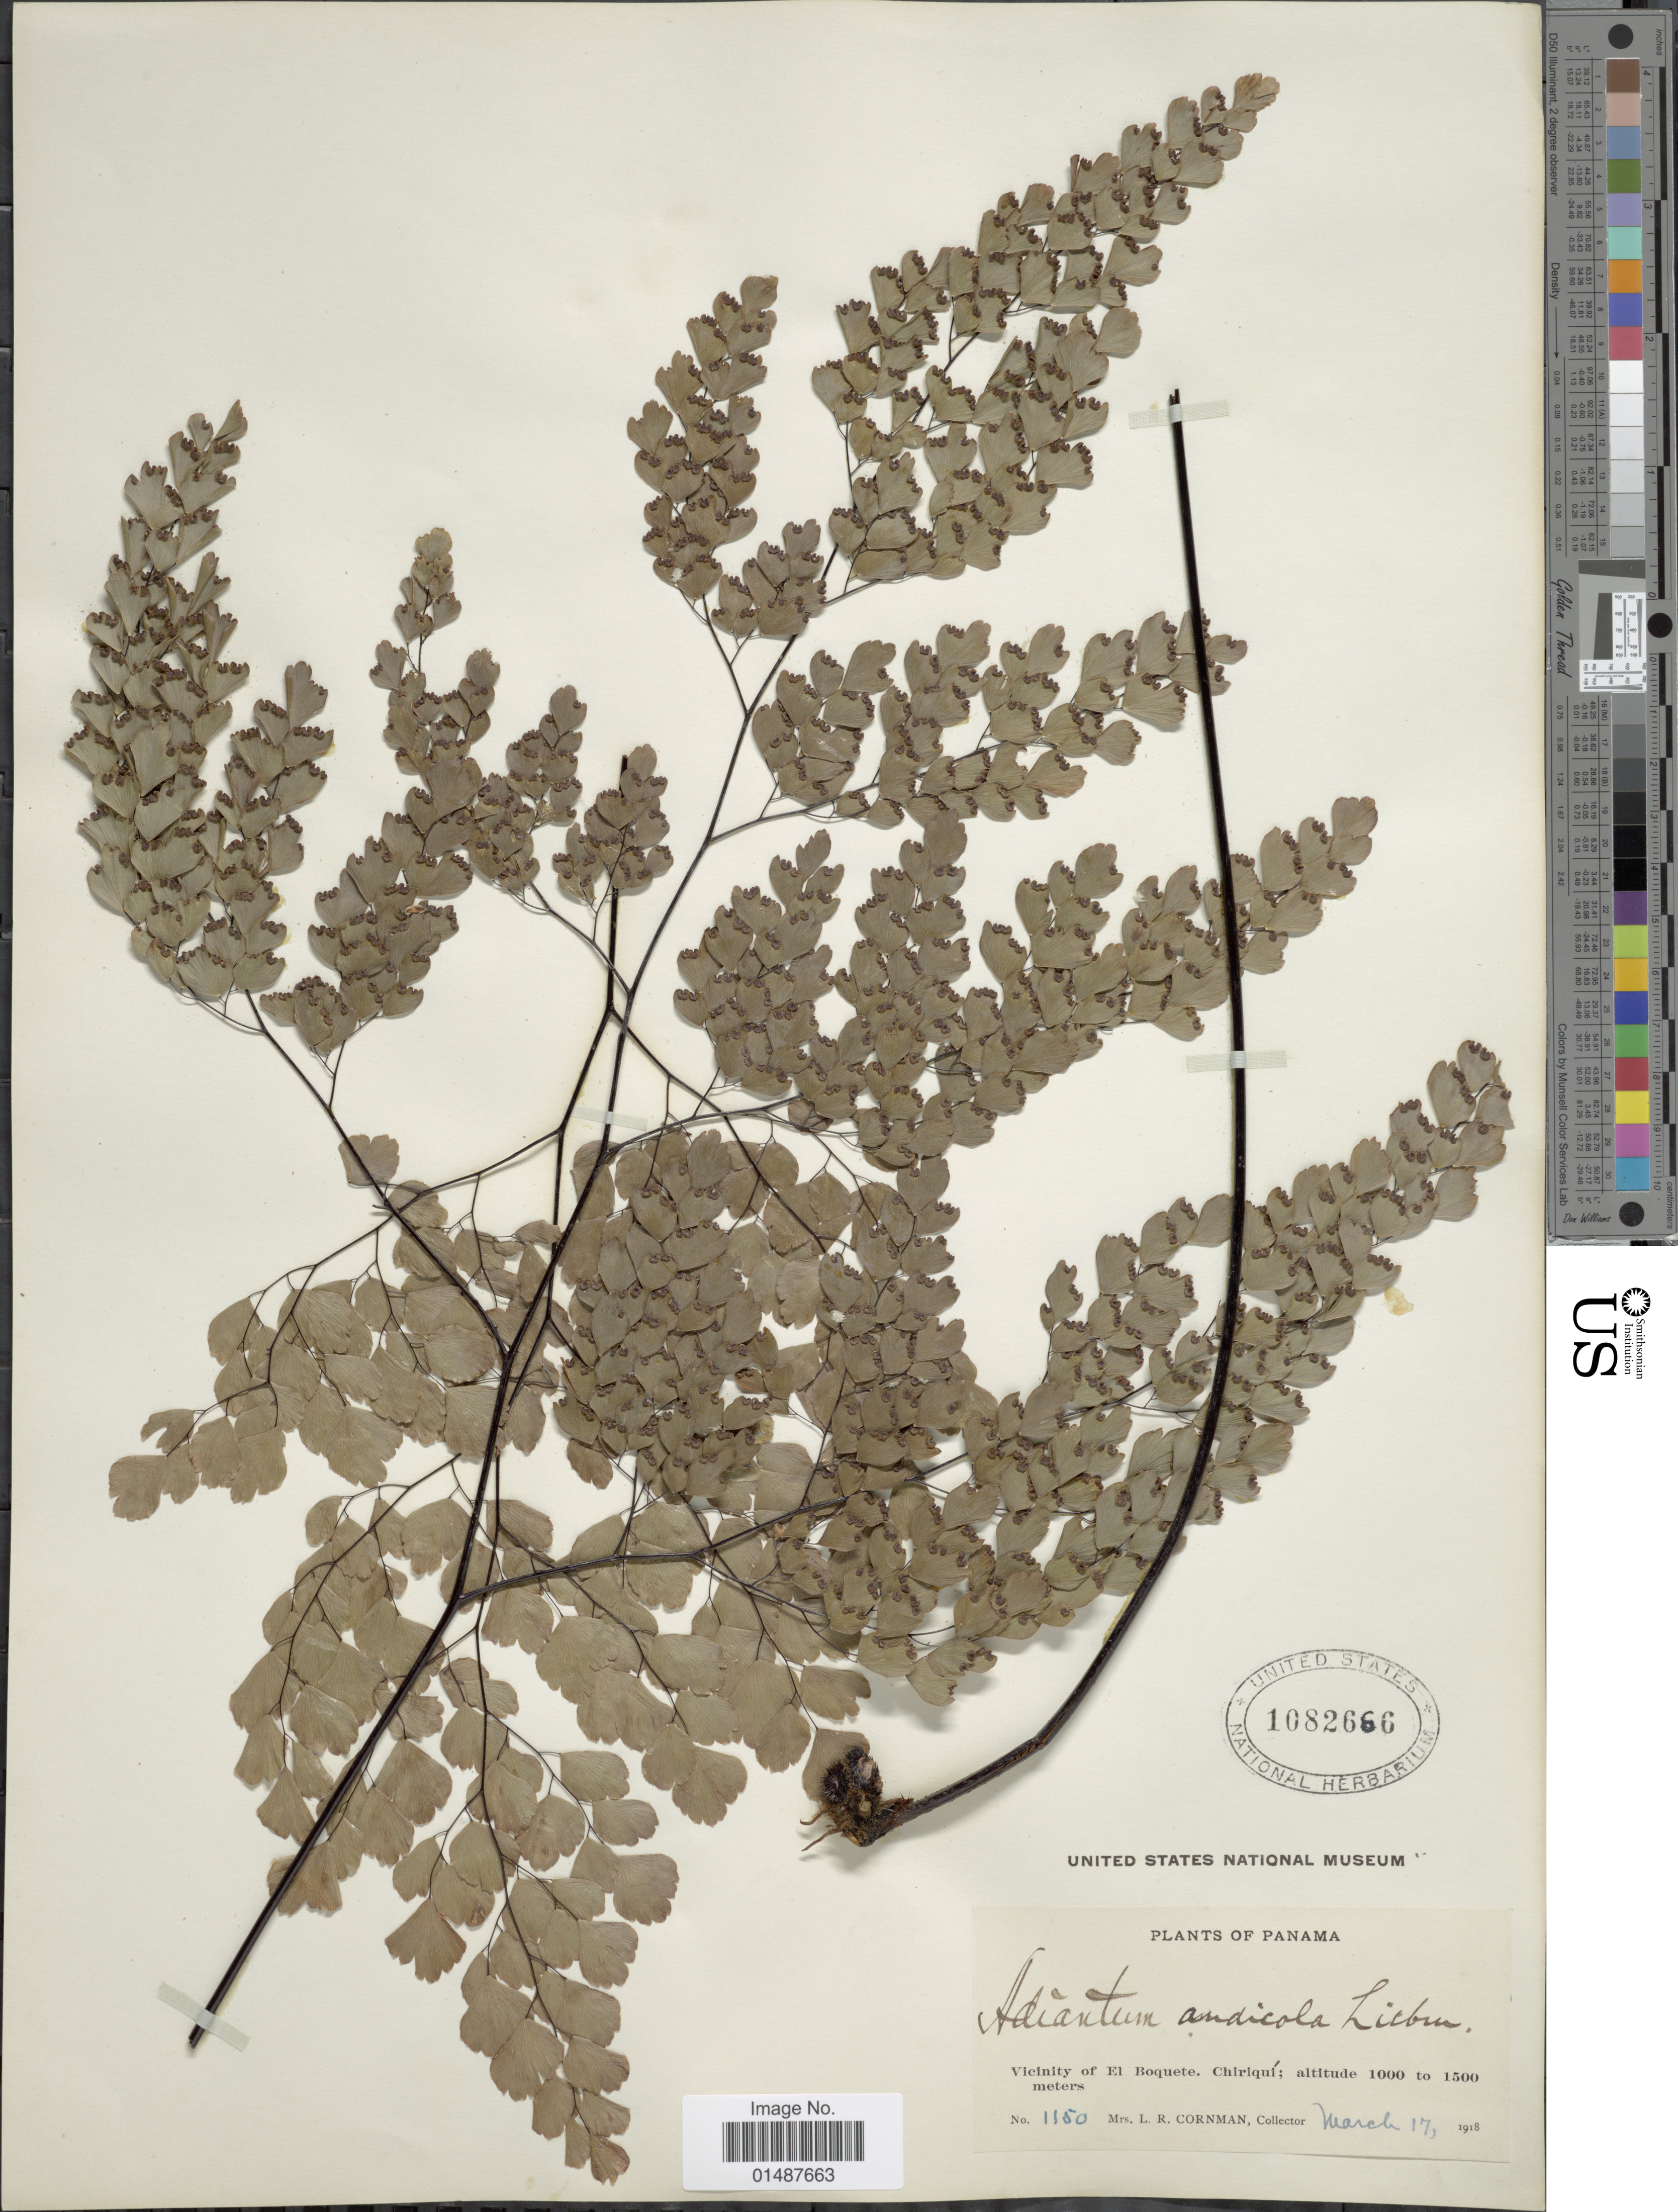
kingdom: Plantae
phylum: Tracheophyta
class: Polypodiopsida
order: Polypodiales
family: Pteridaceae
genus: Adiantum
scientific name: Adiantum andicola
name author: Liebm.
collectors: L. Cornman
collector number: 1150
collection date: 1918-03-17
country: Panama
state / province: Chiriqui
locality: Vicinity of El Boquete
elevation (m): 1000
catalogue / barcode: US 1082666